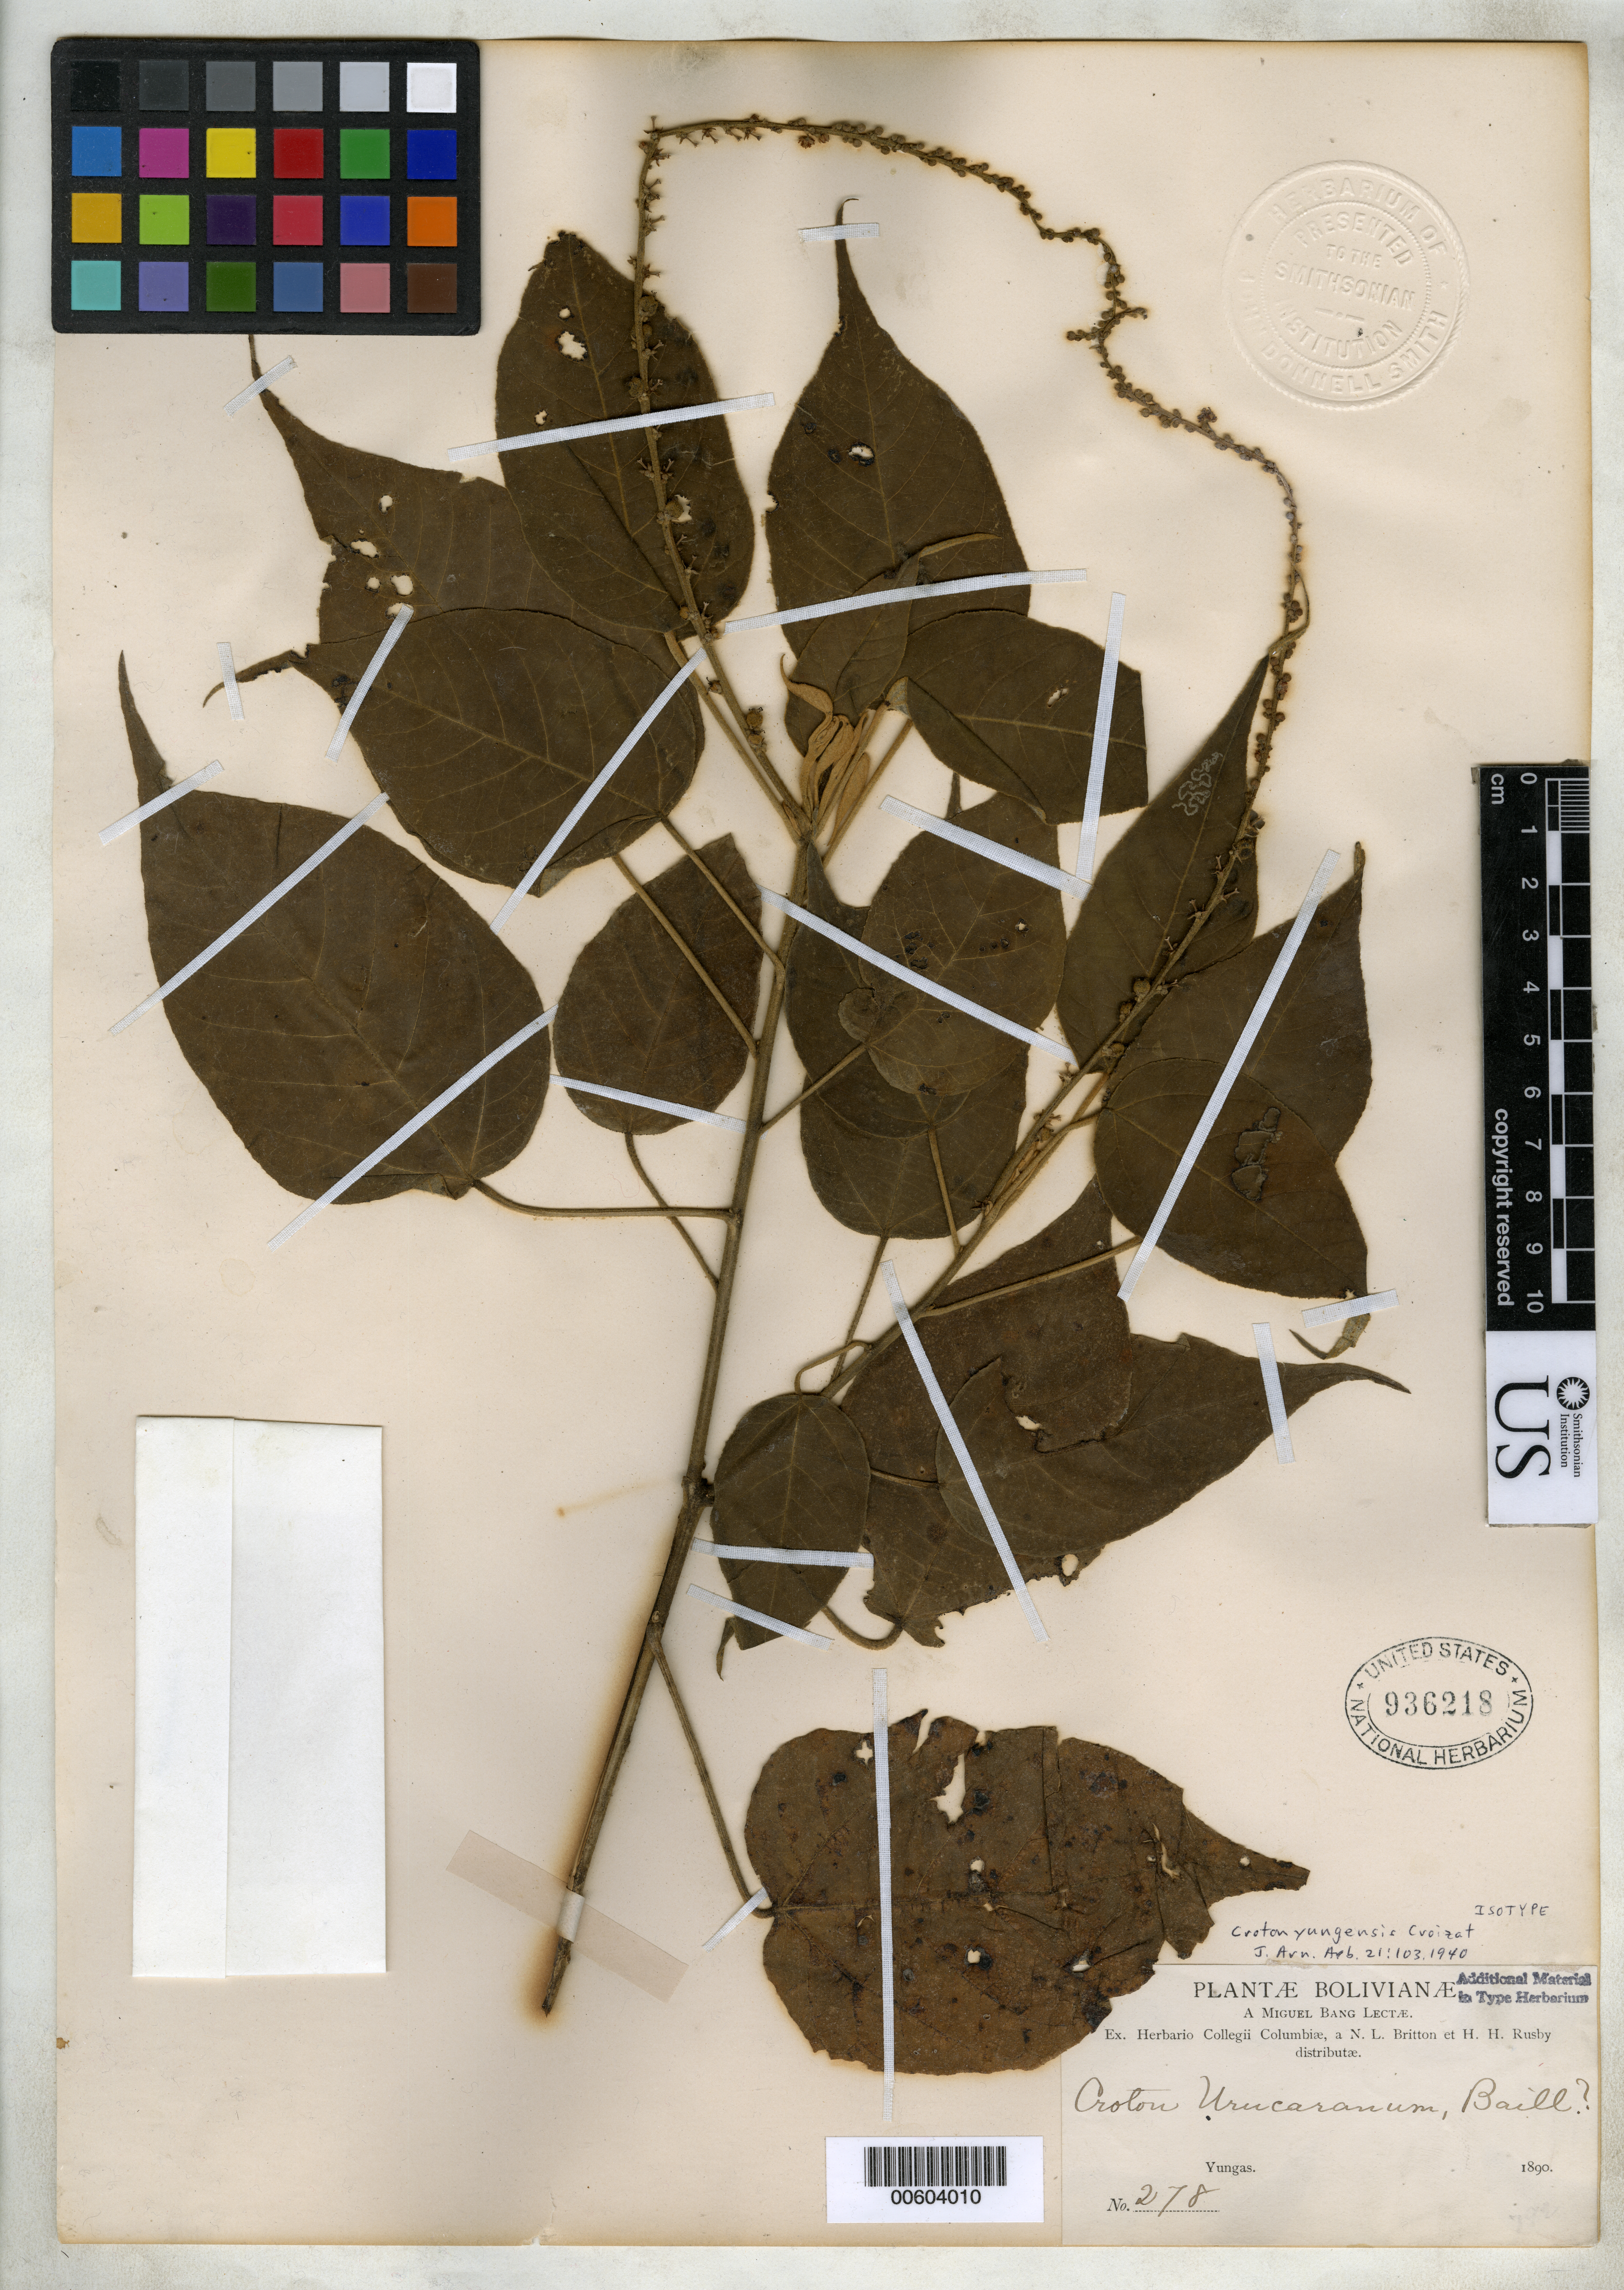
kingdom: Plantae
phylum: Tracheophyta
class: Magnoliopsida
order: Malpighiales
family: Euphorbiaceae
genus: Croton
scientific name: Croton yungensis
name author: Croizat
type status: Isotype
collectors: M. Bang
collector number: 278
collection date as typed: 1890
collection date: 1890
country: Bolivia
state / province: La Paz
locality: Yungas.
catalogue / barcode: US 936218